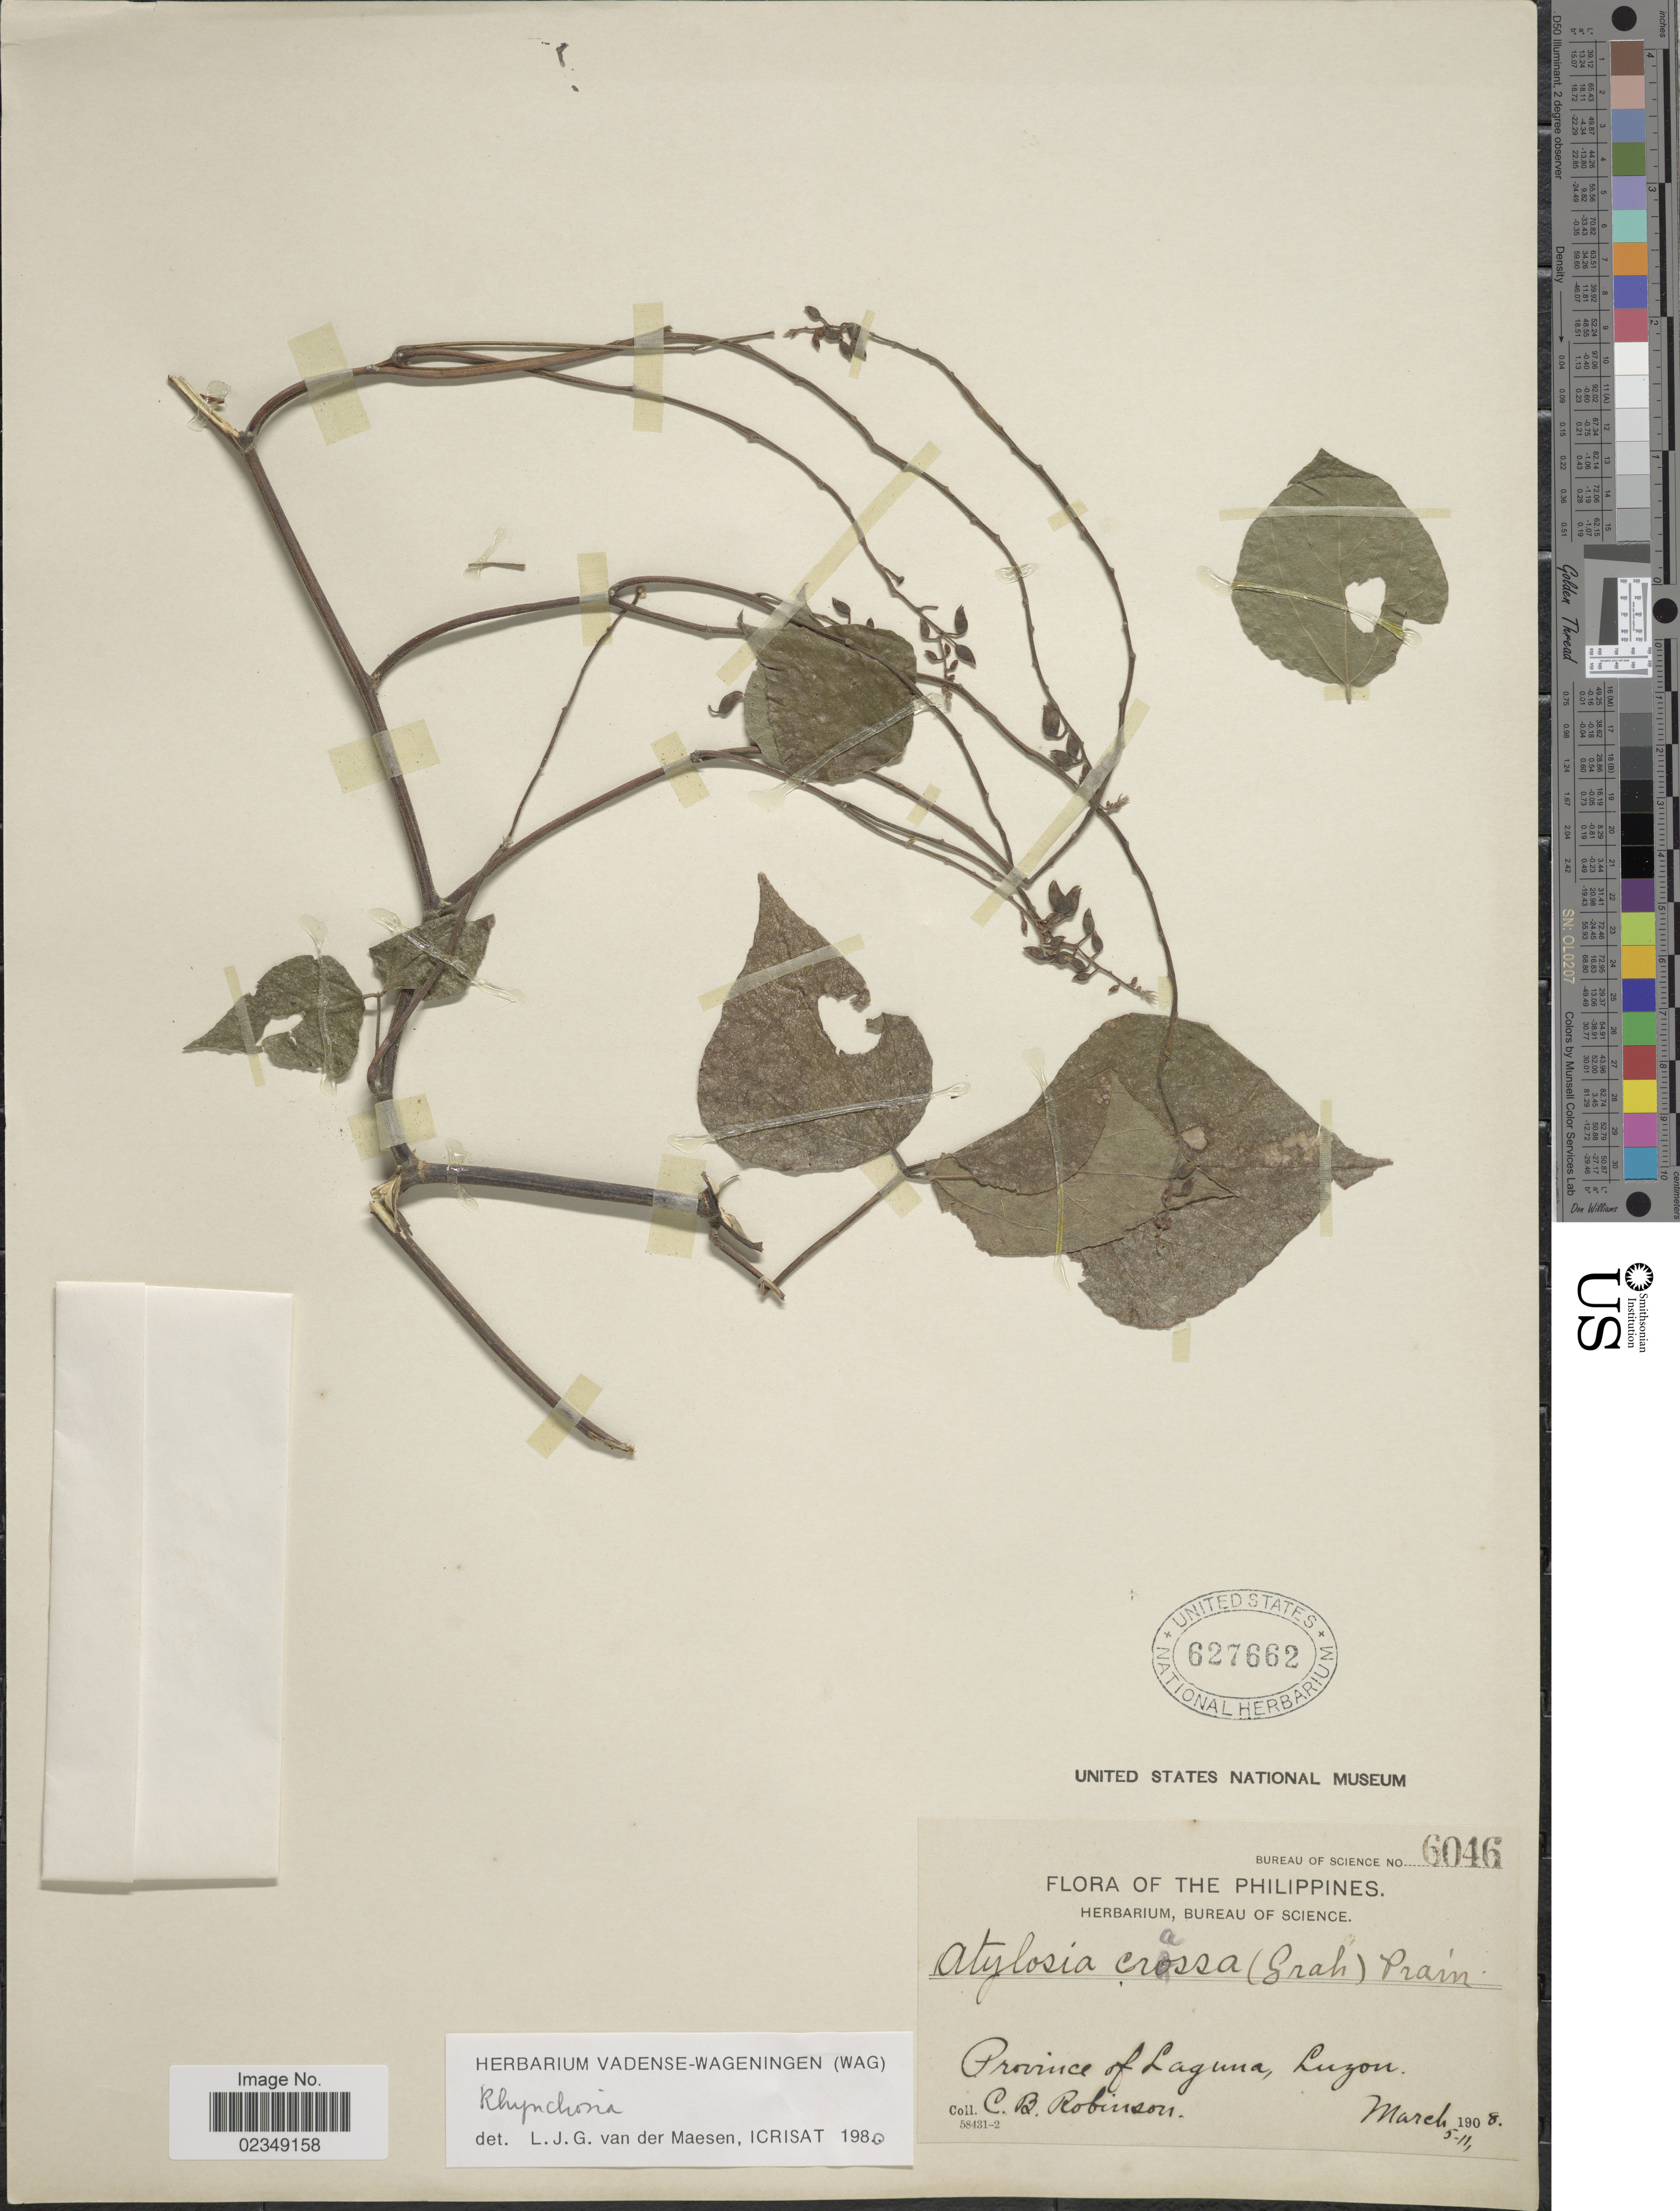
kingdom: Plantae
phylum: Tracheophyta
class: Magnoliopsida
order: Fabales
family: Fabaceae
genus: Rhynchosia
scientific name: Rhynchosia sp.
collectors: C. Robinson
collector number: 6046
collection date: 1908-03-05/1908-03-11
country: Philippines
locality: Province of Laguna, Luzon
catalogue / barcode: US 627662